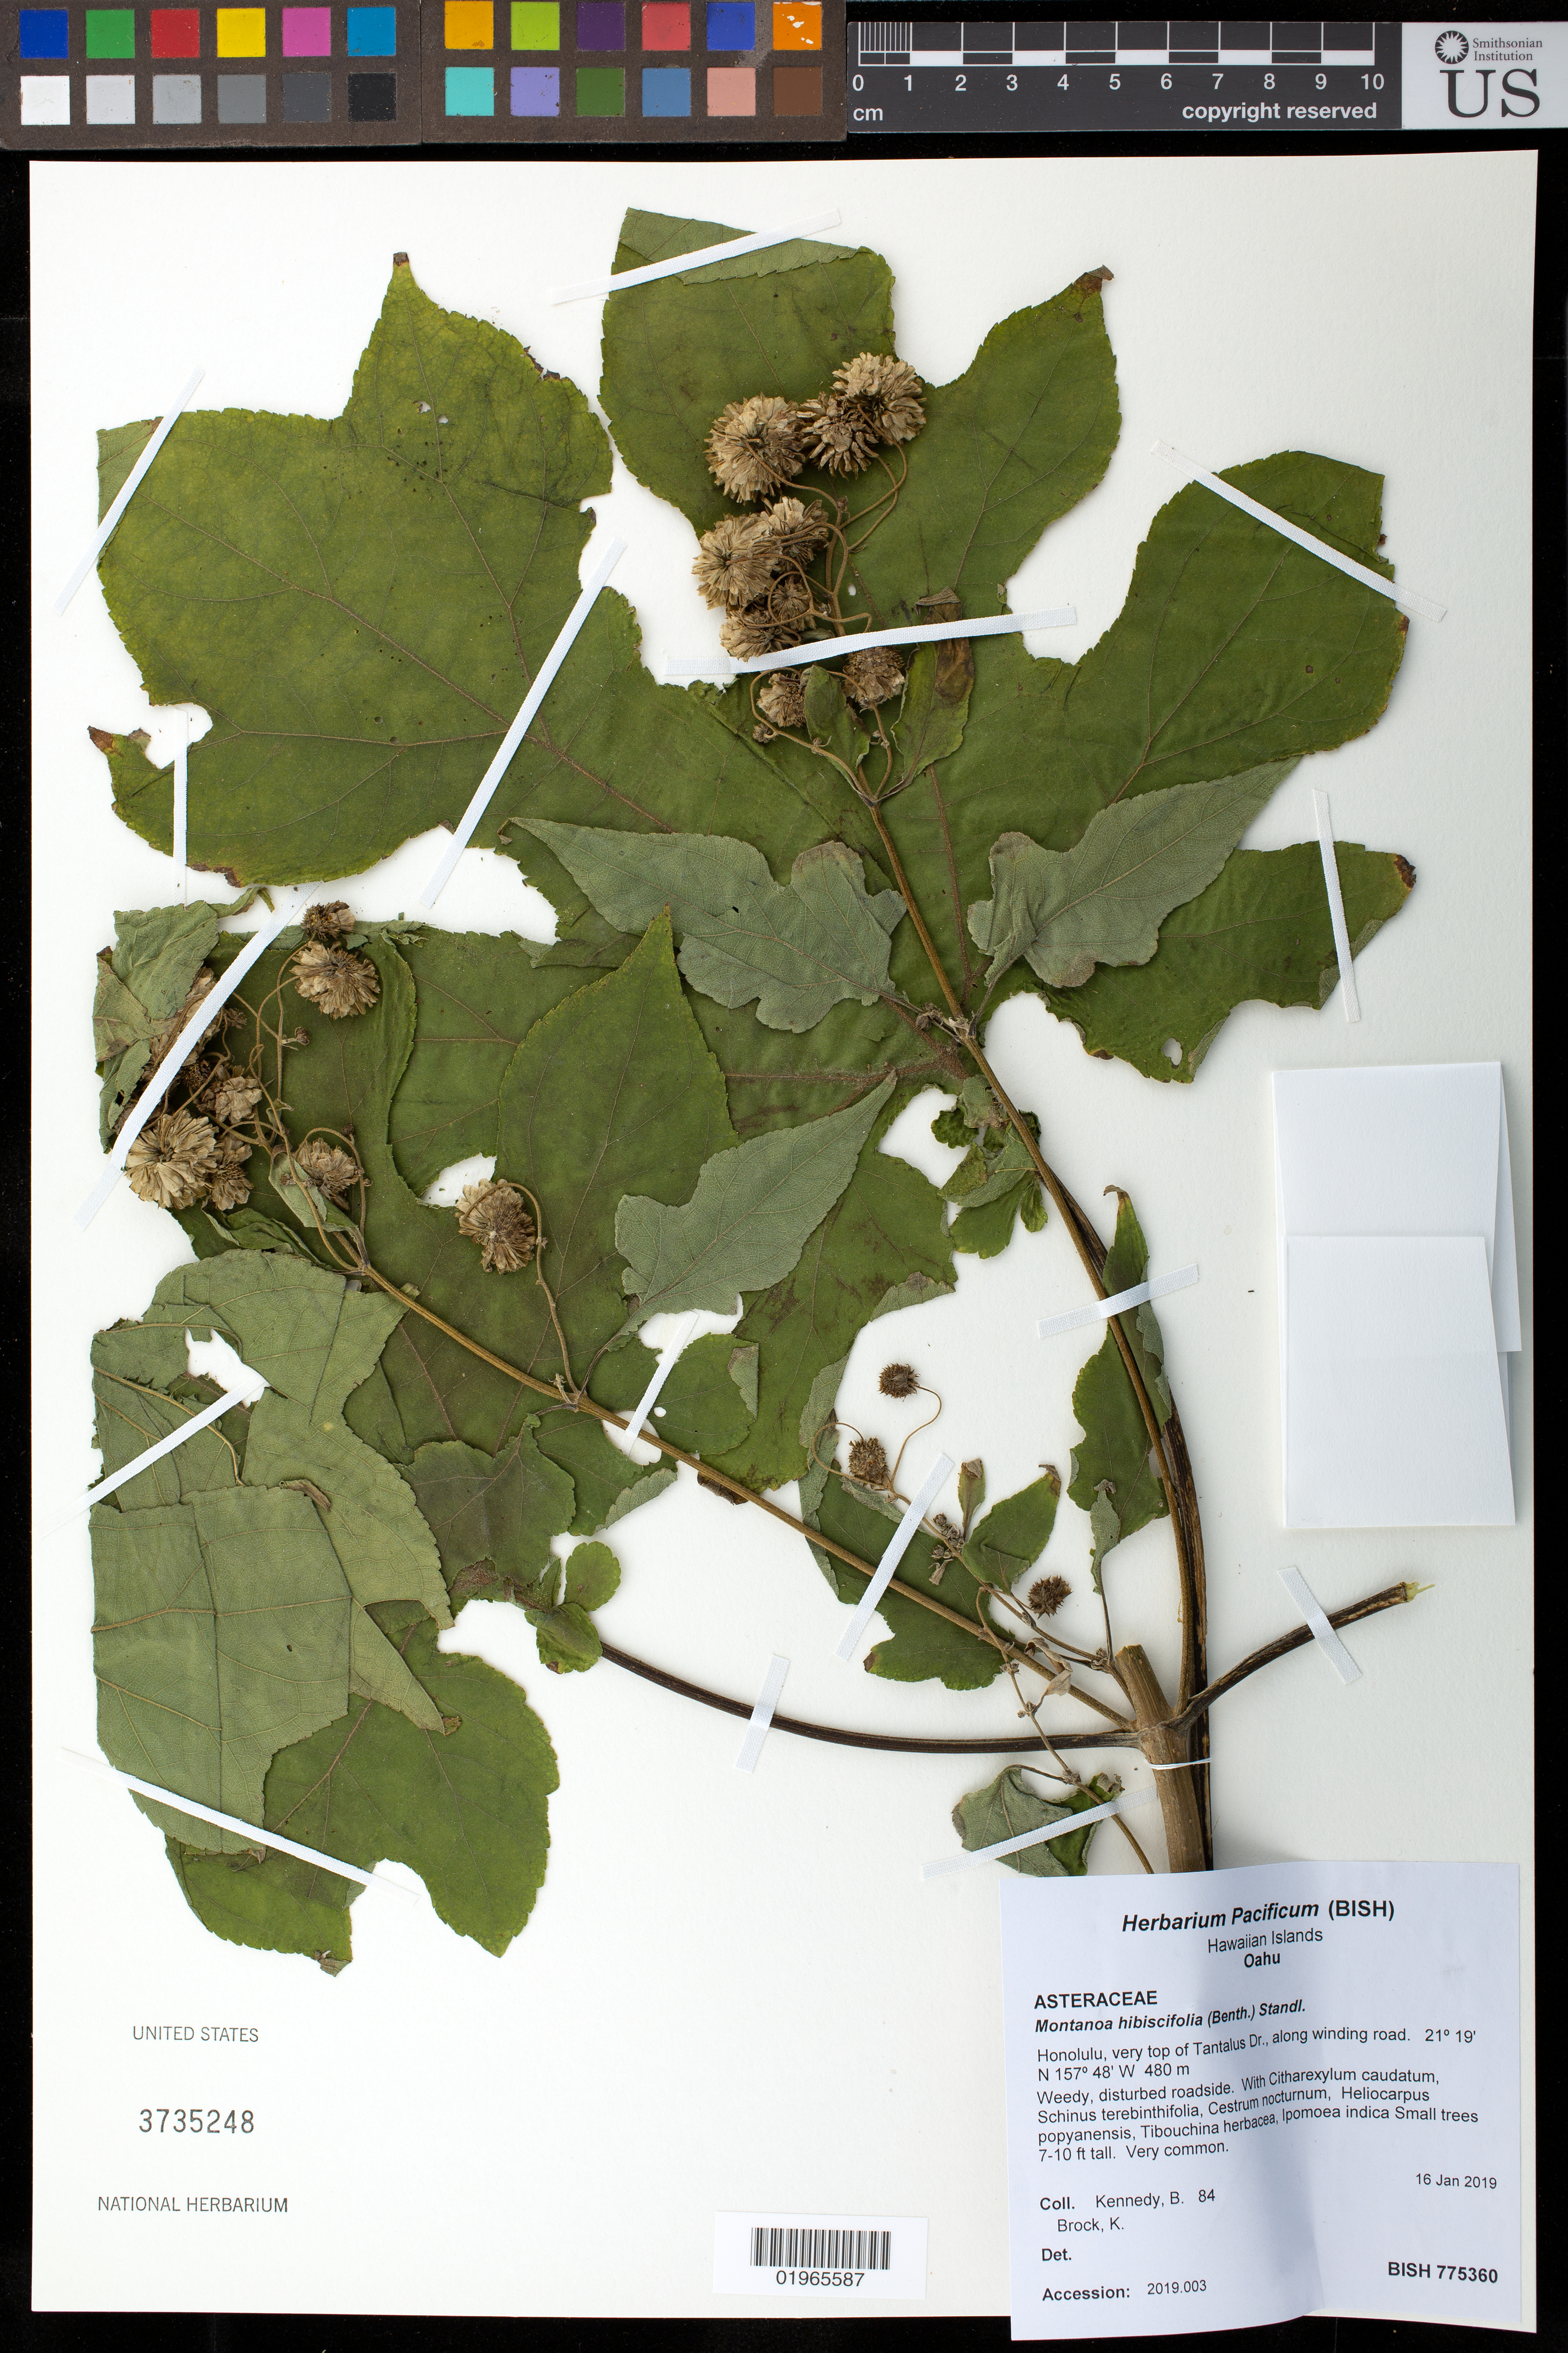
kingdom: Plantae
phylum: Tracheophyta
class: Magnoliopsida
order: Asterales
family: Asteraceae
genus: Montanoa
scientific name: Montanoa hibiscifolia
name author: Benth.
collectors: B. Kennedy & K. Brock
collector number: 84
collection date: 2019-01-16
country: United States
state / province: Hawaii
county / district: Honolulu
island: Oahu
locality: Honolulu, very top of Tantalus Dr., along winding road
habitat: Weedy, disturbed roadside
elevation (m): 480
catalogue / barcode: US 3735248